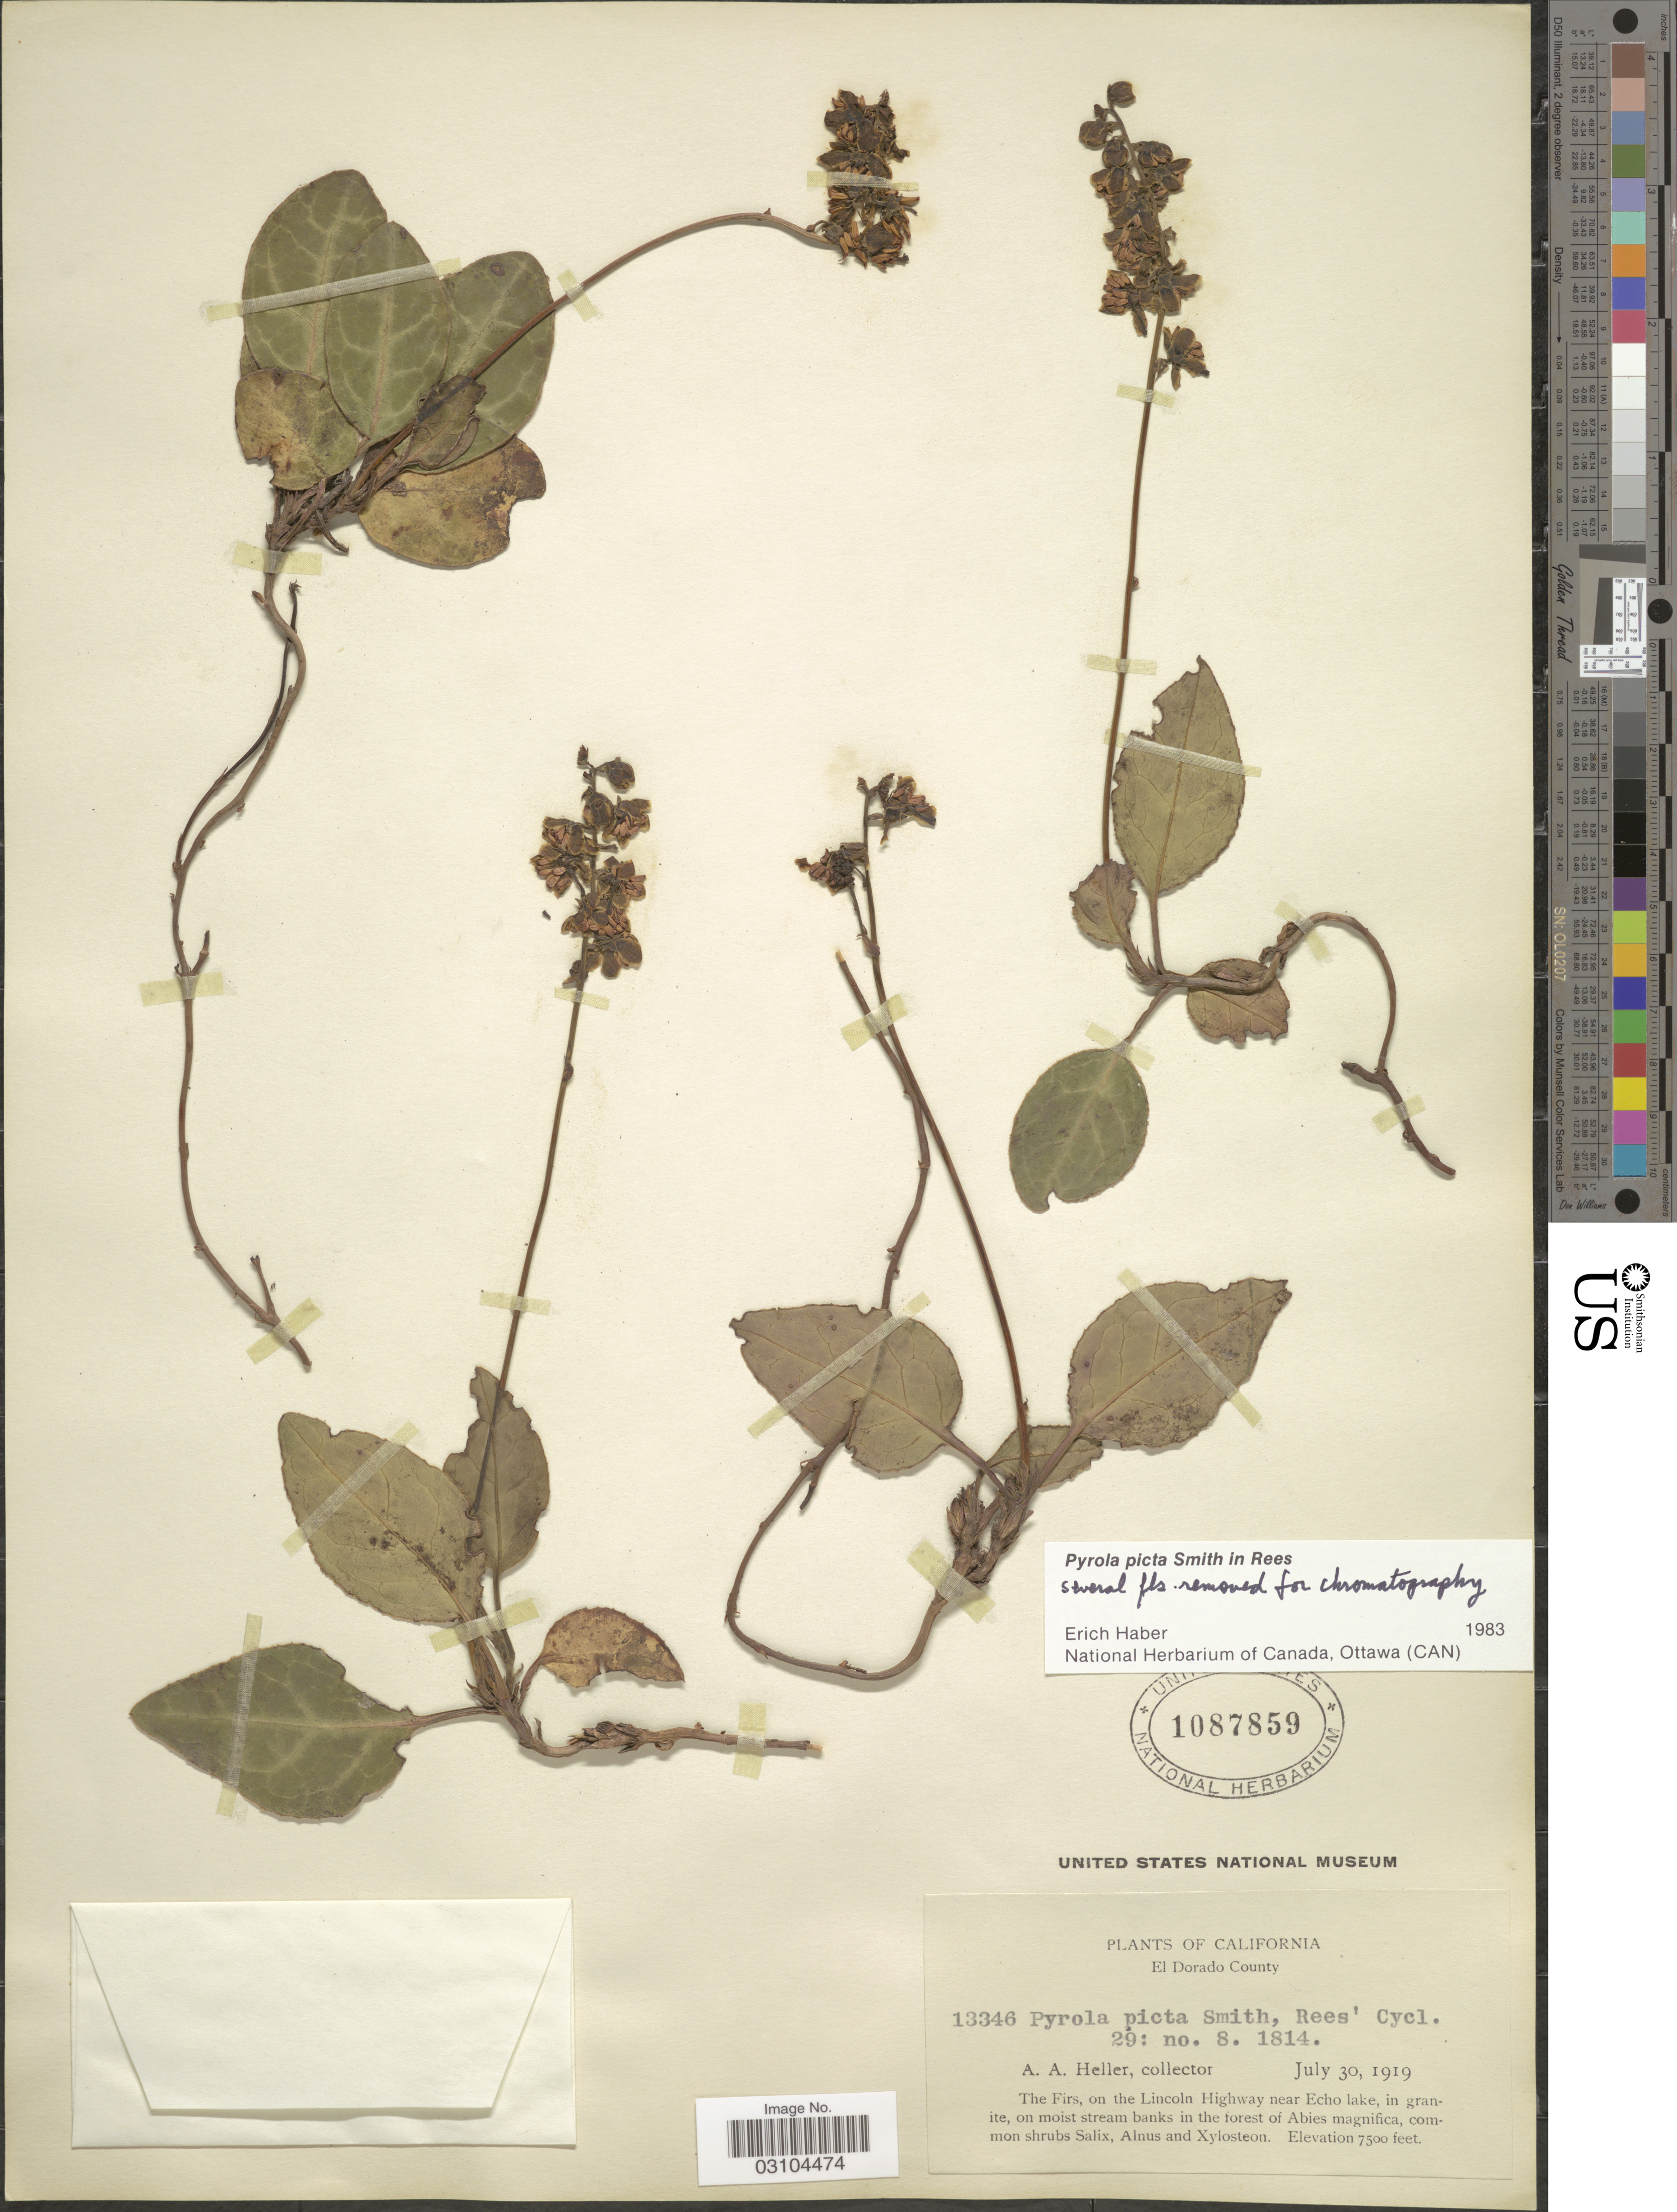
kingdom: Plantae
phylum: Tracheophyta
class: Magnoliopsida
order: Ericales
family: Ericaceae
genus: Pyrola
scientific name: Pyrola picta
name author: Sm. in Rees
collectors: A. A. Heller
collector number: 13346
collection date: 1919-07-30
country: United States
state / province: California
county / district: El Dorado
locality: El Dorado County. The Firs, on the Lincoln Highway near Echo lake.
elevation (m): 2286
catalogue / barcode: US 1087859